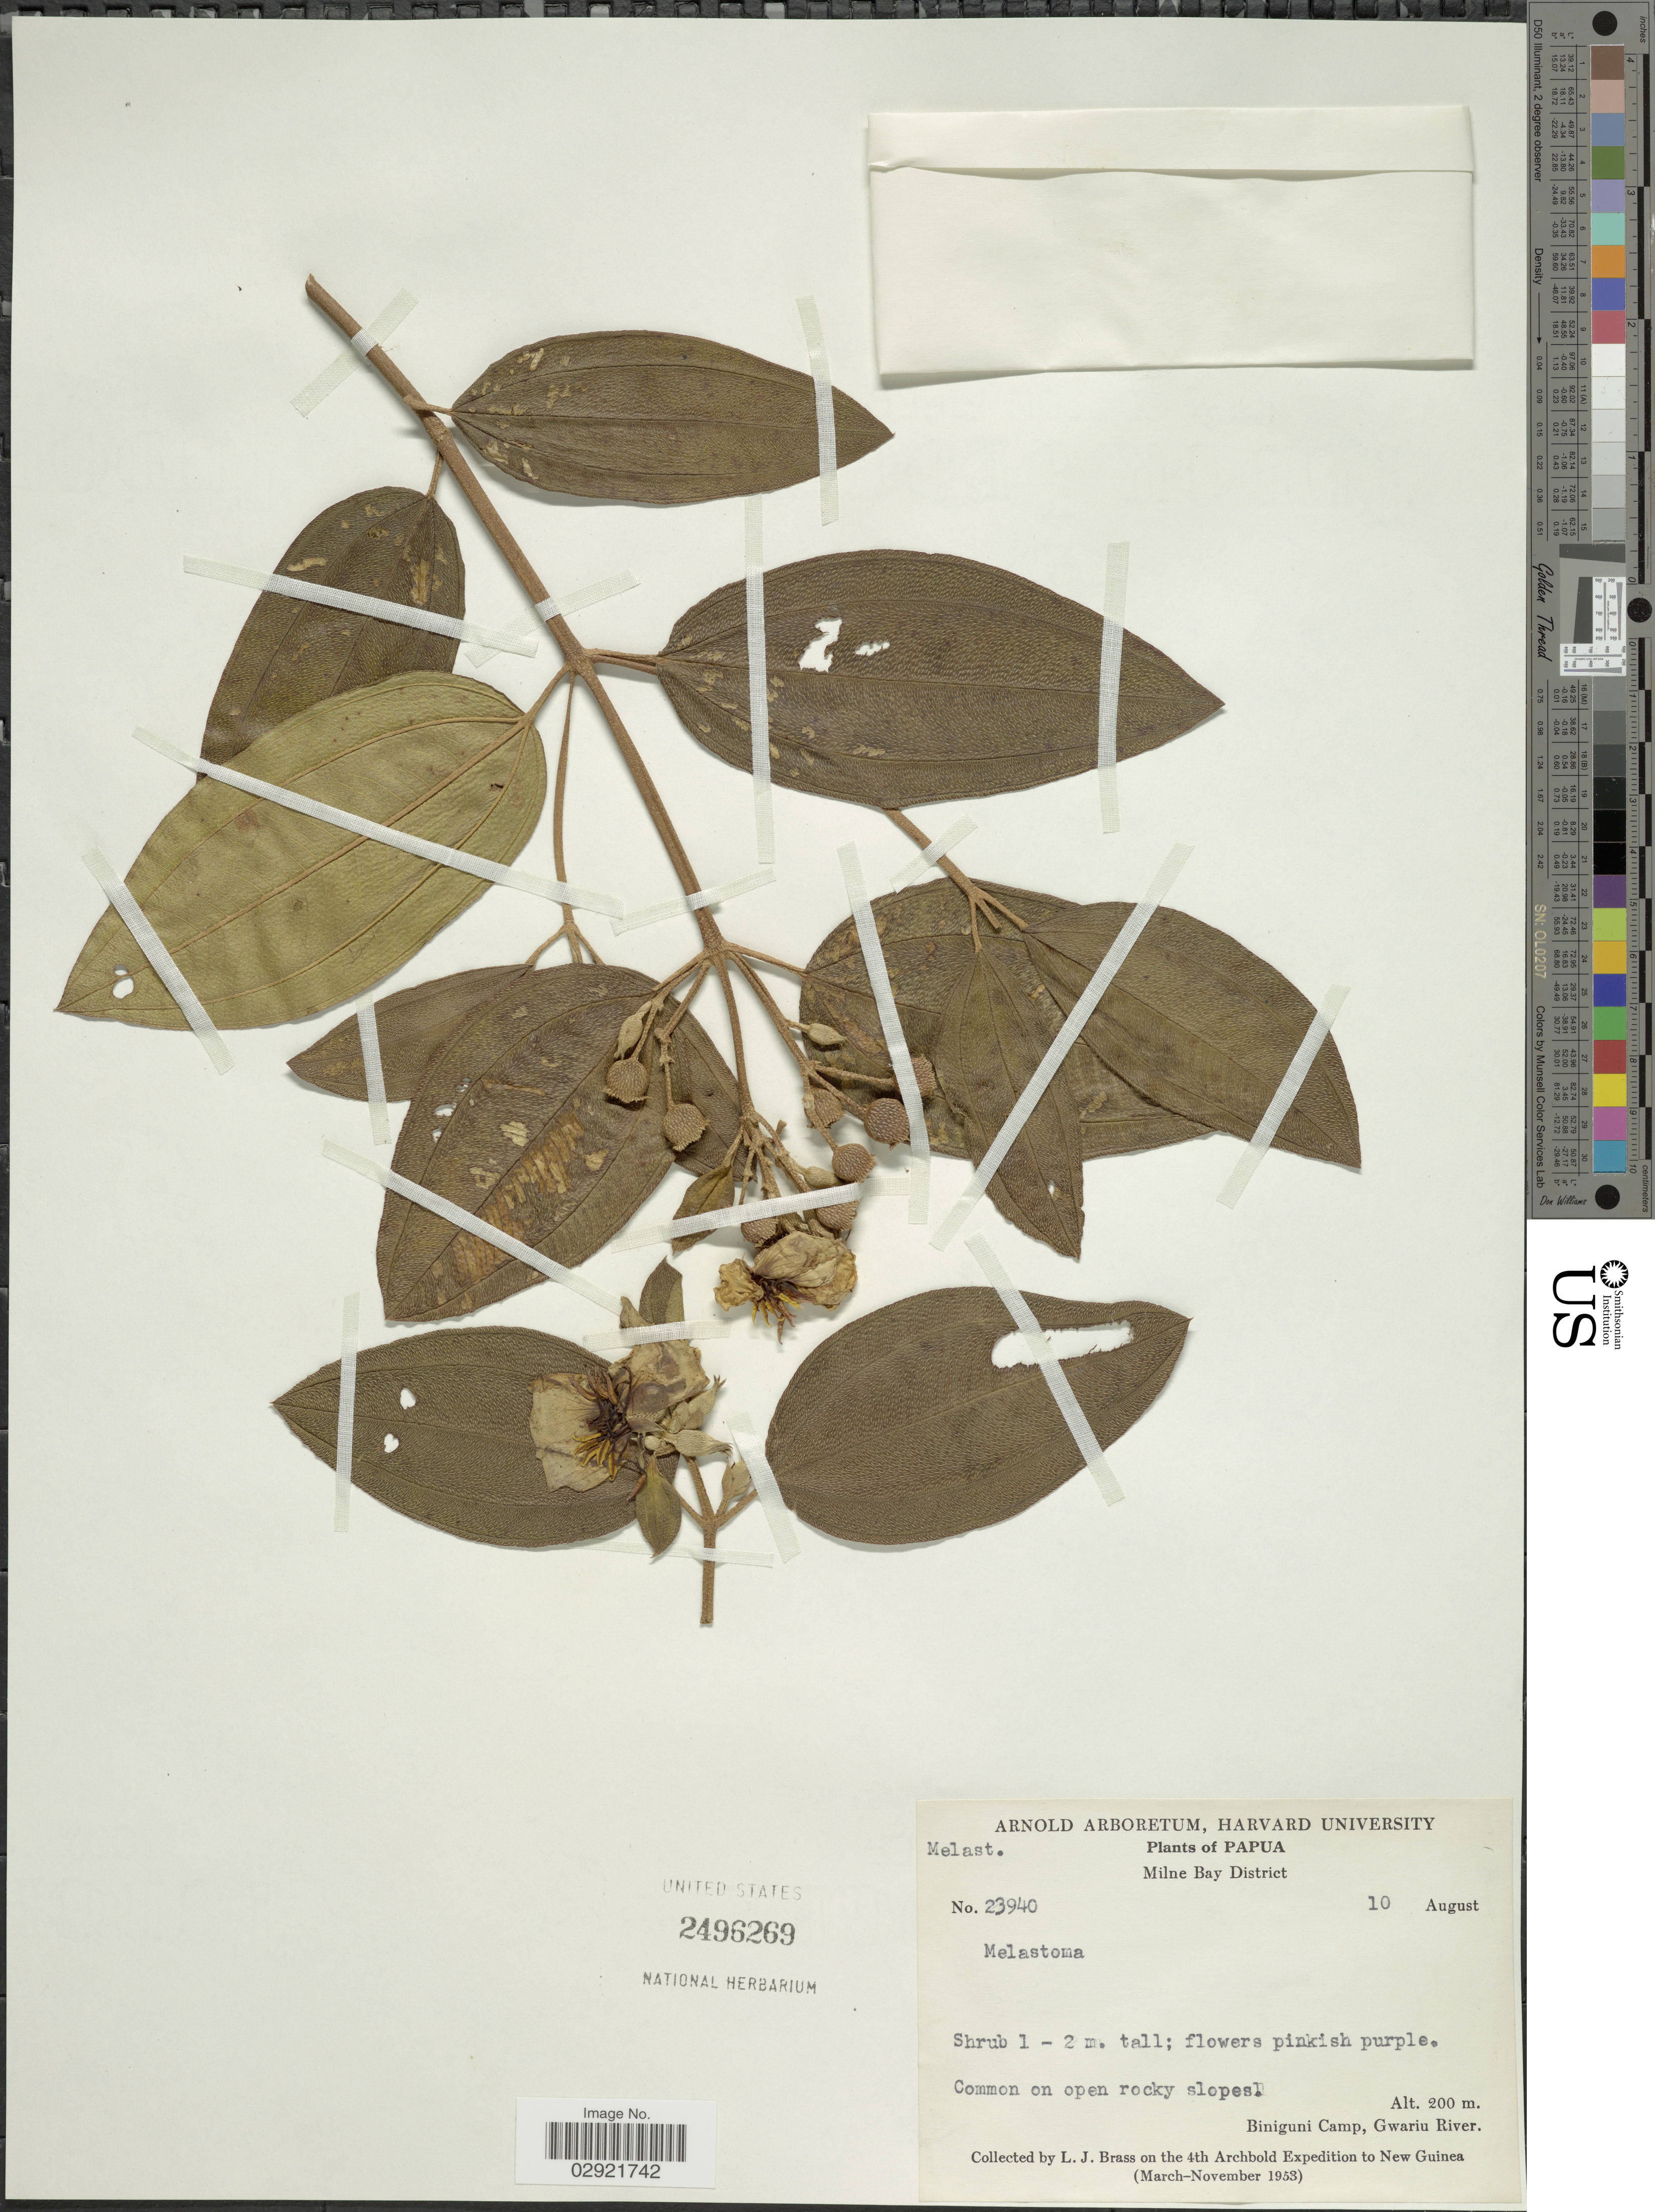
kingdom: Plantae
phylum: Tracheophyta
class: Magnoliopsida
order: Myrtales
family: Melastomataceae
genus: Melastoma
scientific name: Melastoma sp.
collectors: L. J. Brass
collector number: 23940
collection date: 1953-08-10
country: Papua New Guinea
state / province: Milne Bay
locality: Milne Bay District. Biniguni Camp, Gwariu River. New Guinea.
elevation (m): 200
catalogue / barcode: US 2496269